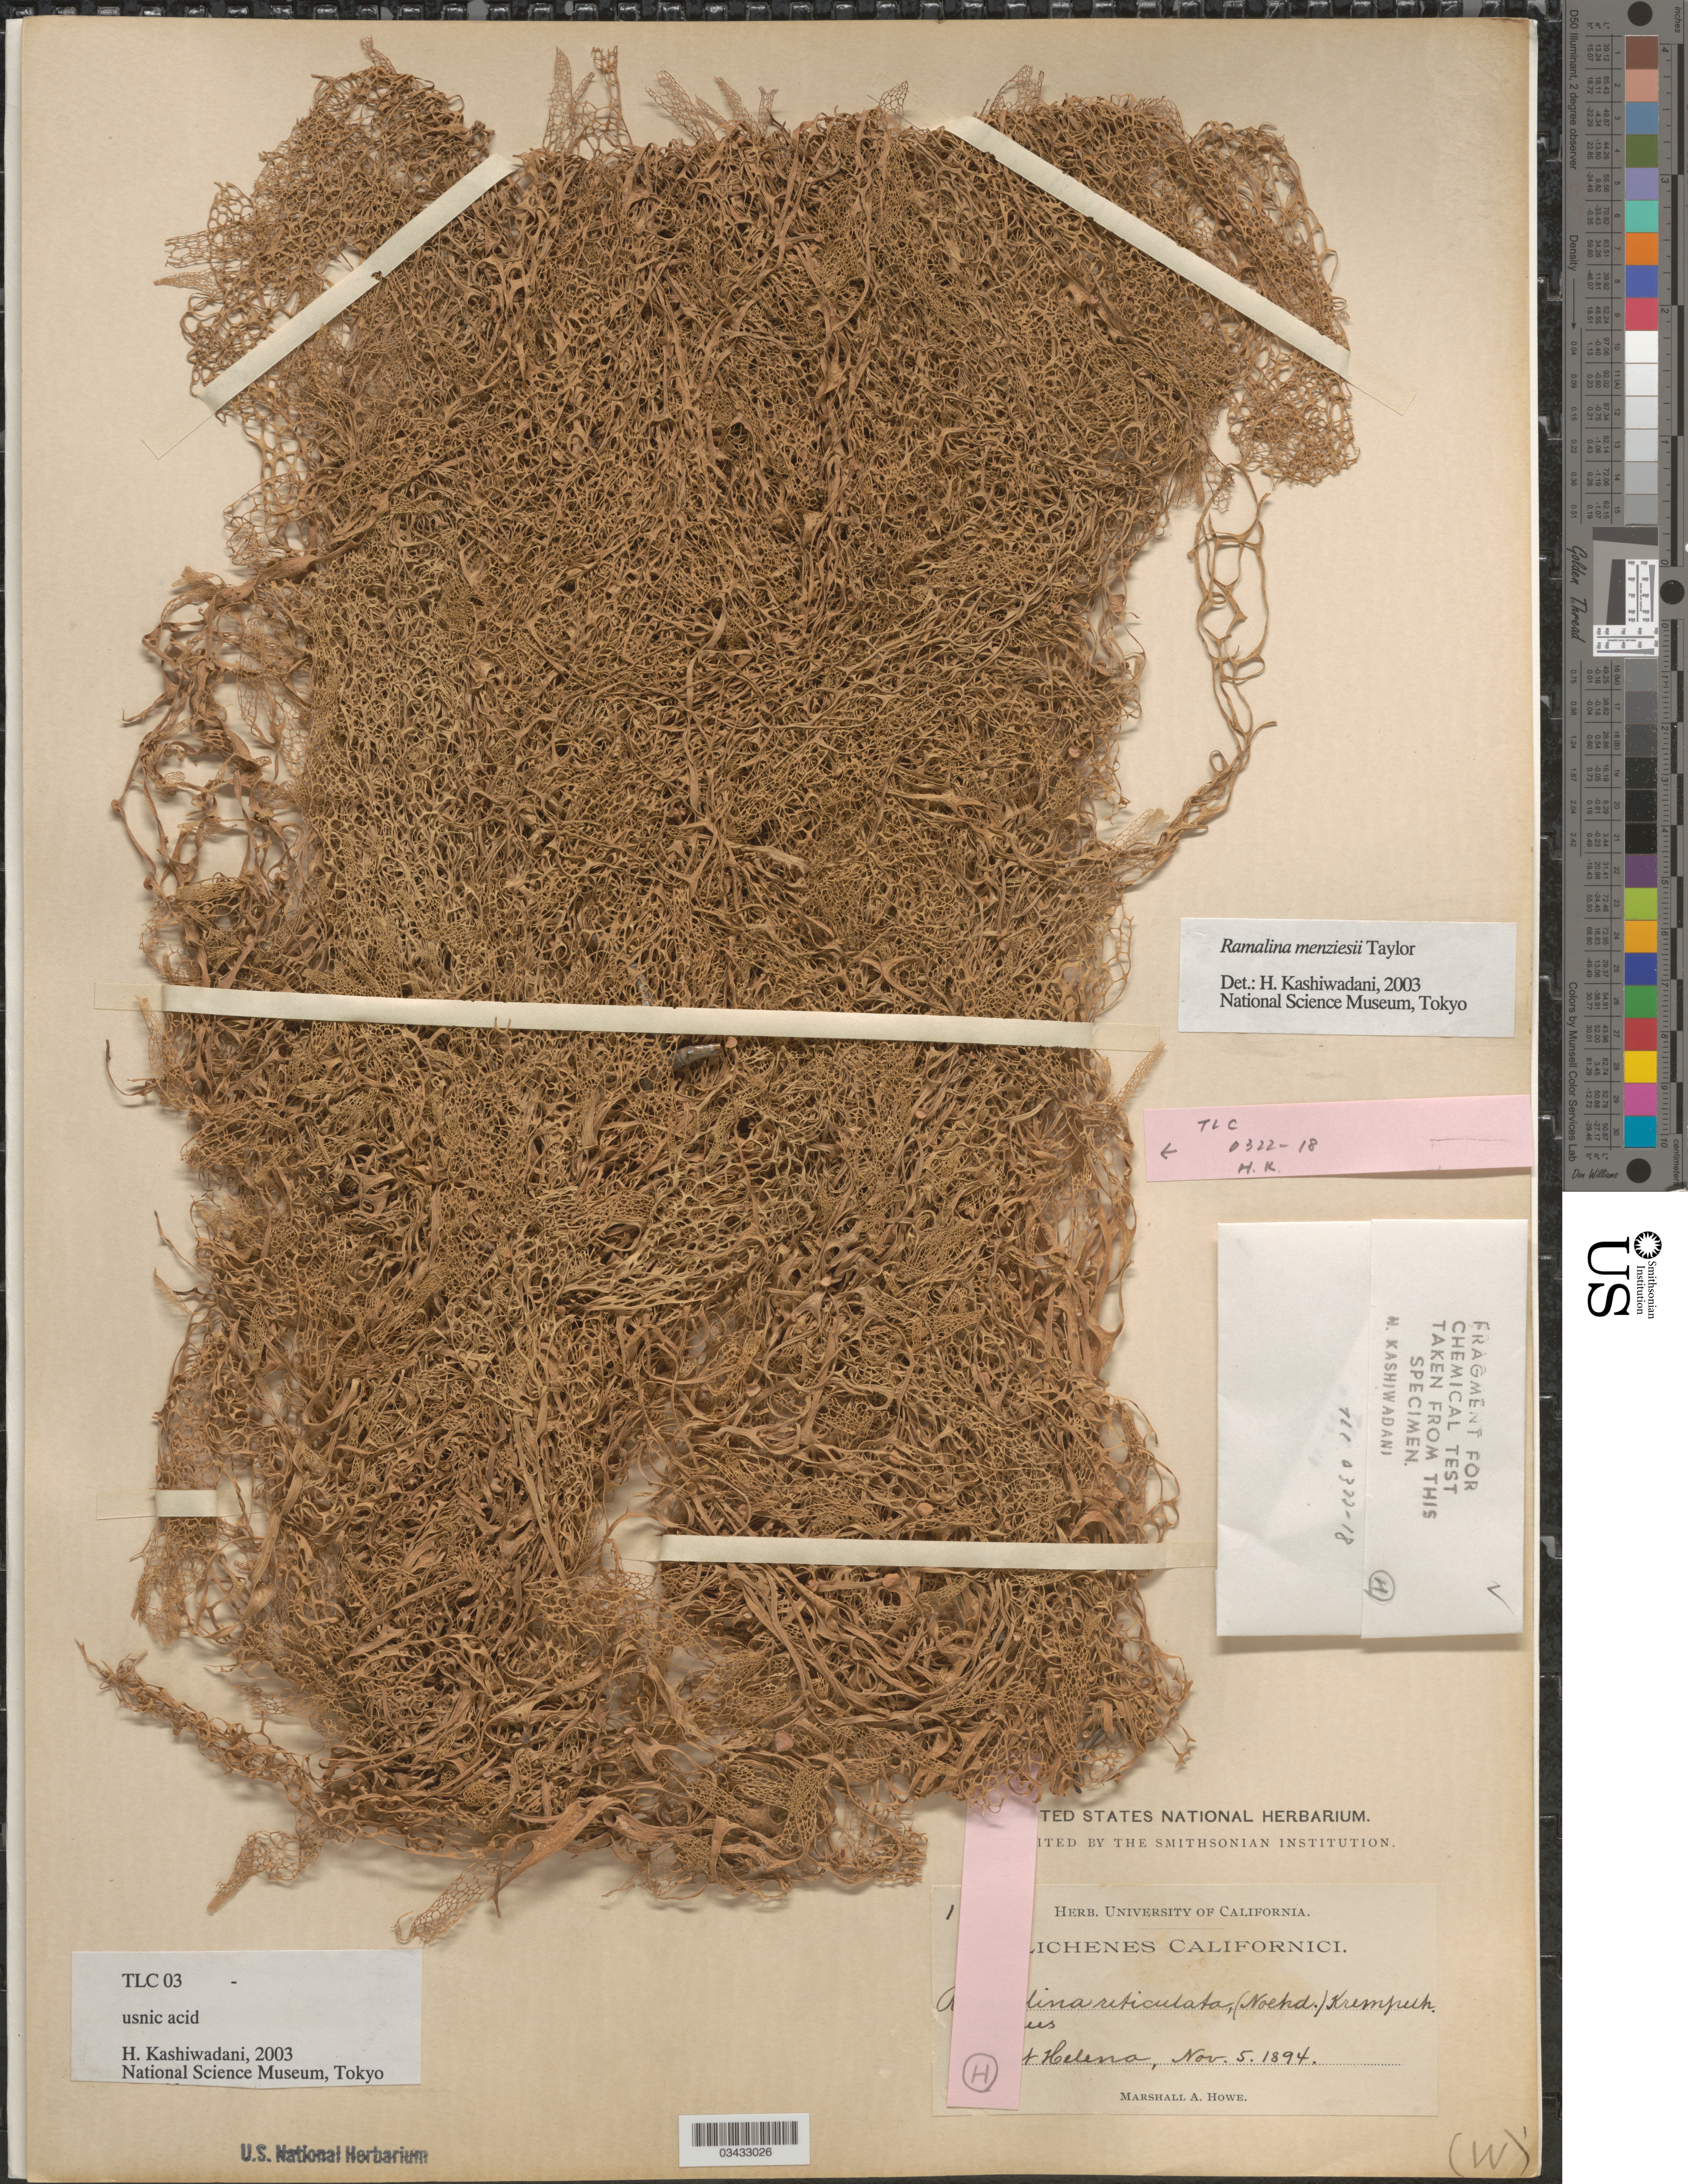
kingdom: Fungi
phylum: Ascomycota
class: Lecanoromycetes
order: Lecanorales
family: Ramalinaceae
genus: Ramalina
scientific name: Ramalina menziesii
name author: T. Taylor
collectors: M. A. Howe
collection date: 1894-11-05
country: United States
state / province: California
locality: St. Helena